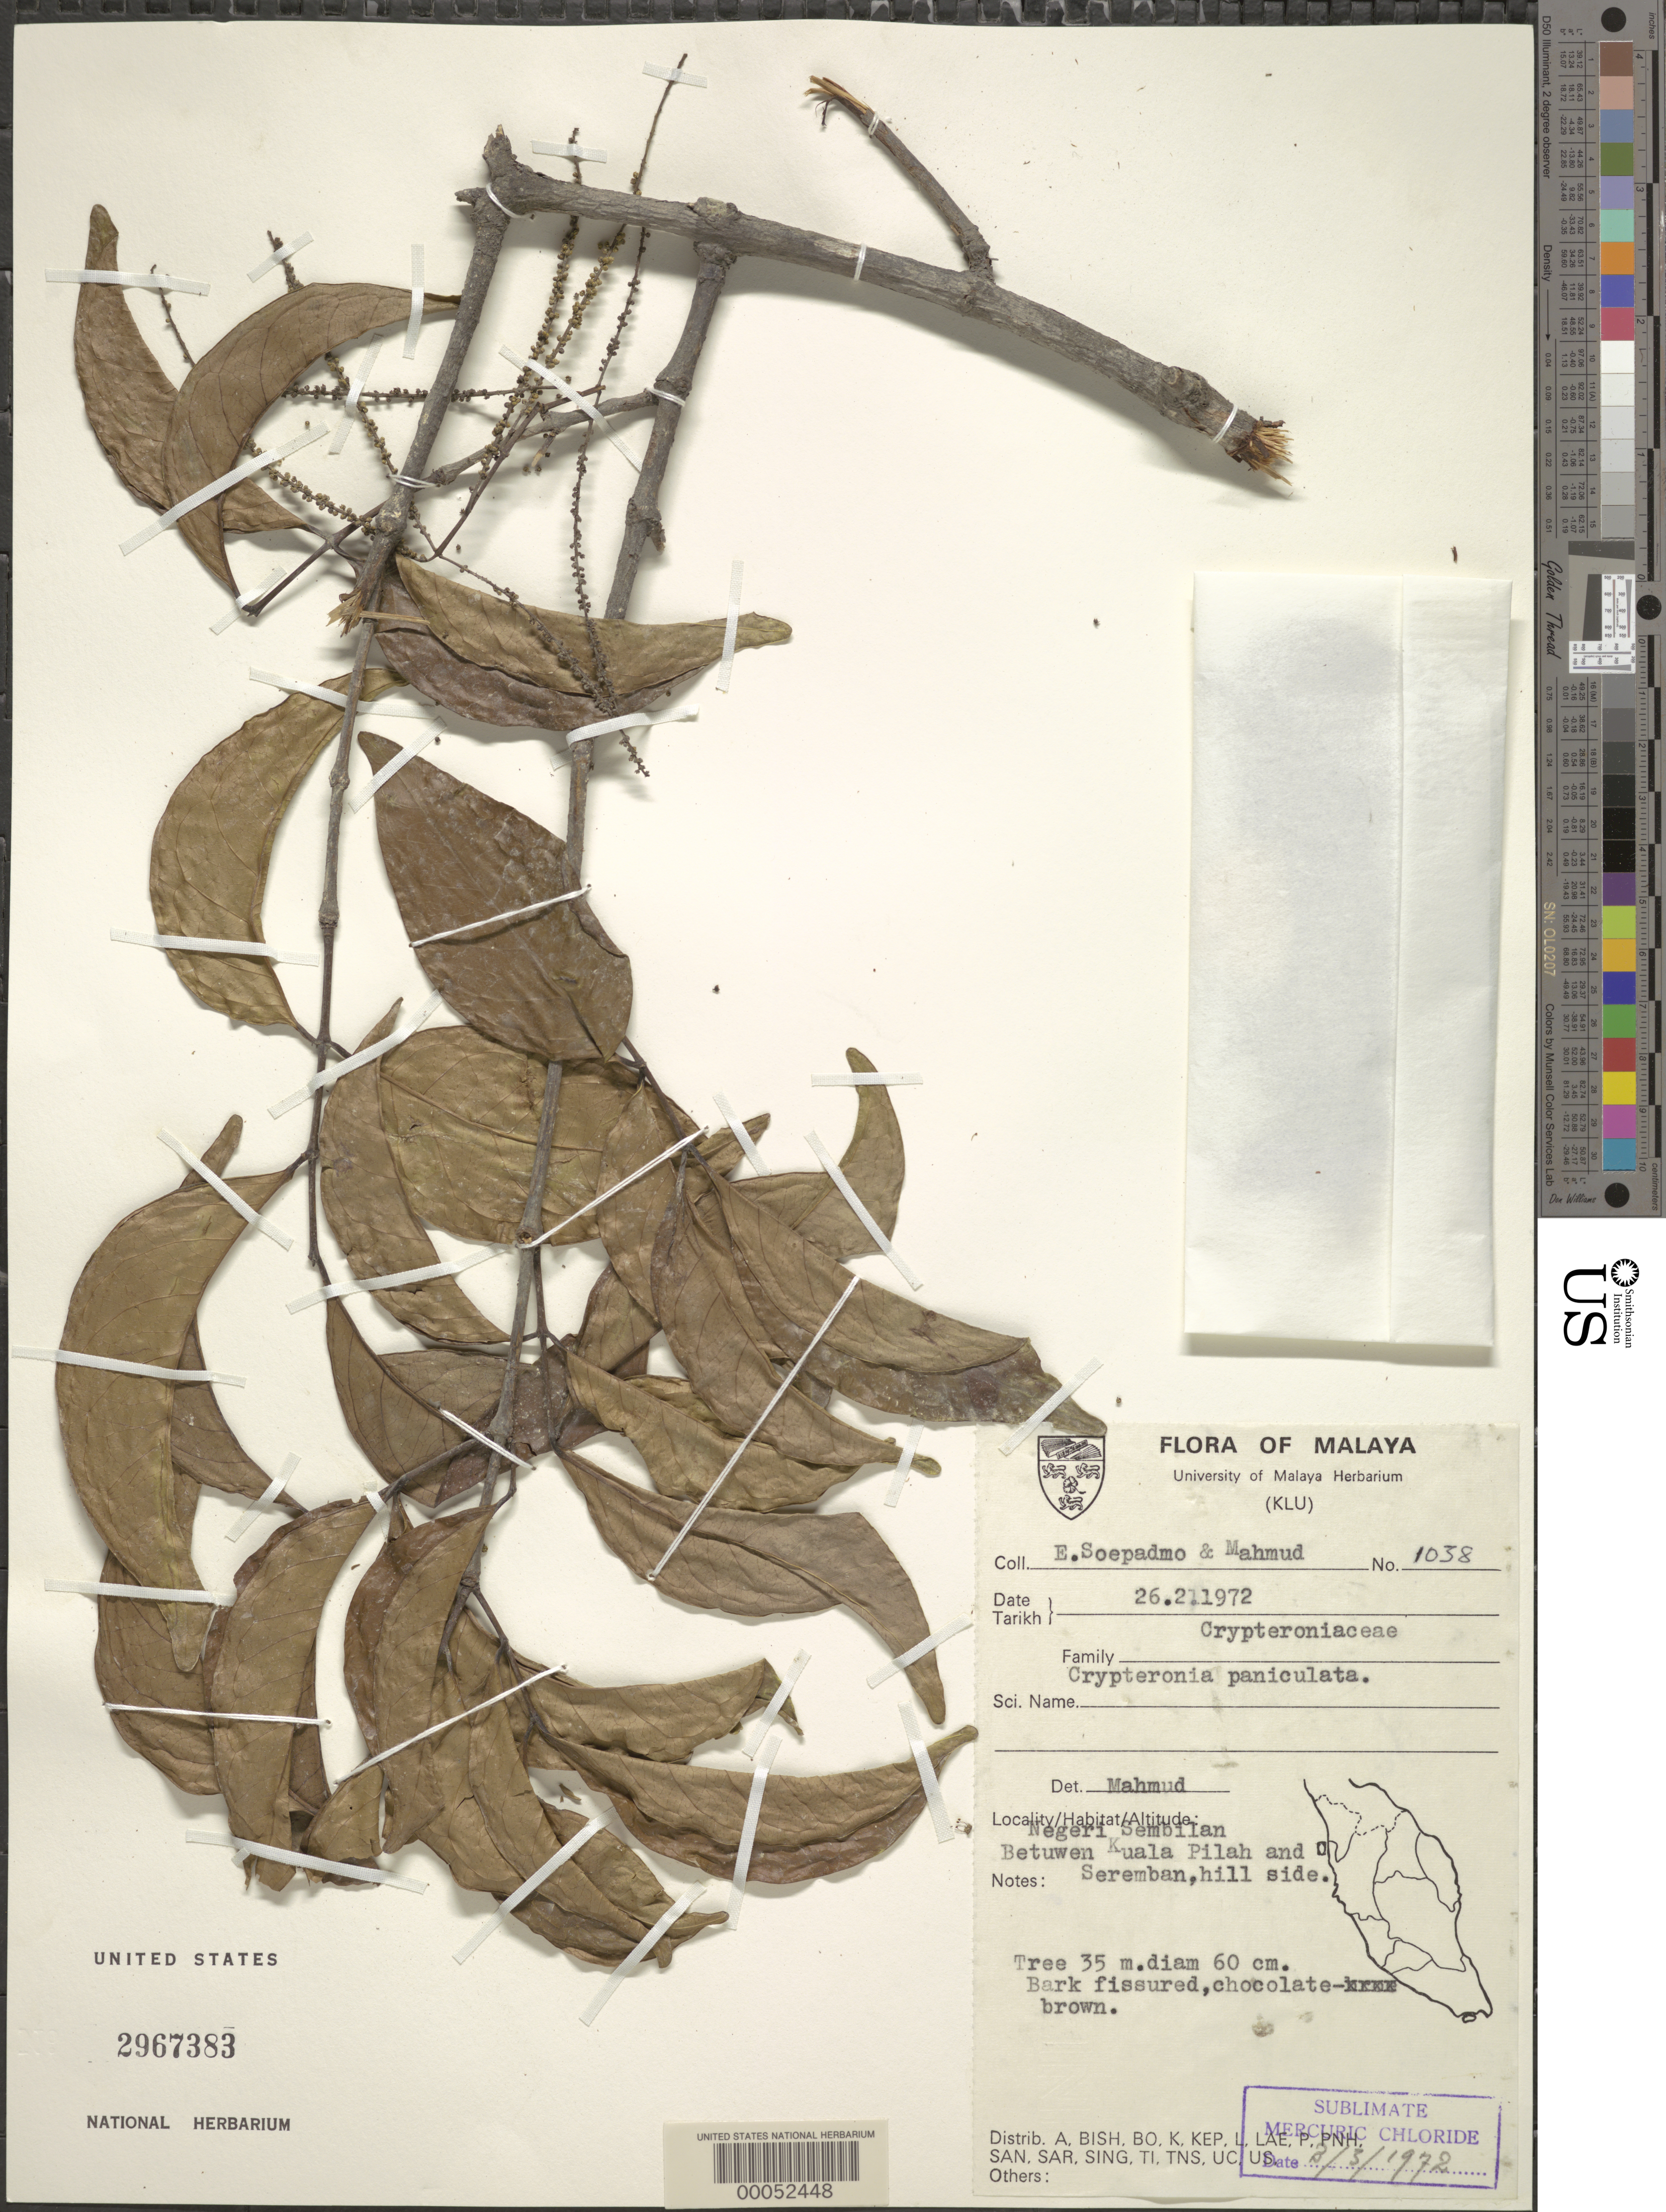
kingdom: Plantae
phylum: Tracheophyta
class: Magnoliopsida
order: Myrtales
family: Crypteroniaceae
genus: Crypteronia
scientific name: Crypteronia paniculata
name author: Blume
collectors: E. Soepadmo & B. Mahmud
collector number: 1038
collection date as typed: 26 Feb 1972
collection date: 1972-02-26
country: Malaysia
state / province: Negeri Sembilan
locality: Between kuala pilah and seremban, on hillside [Malay Peninsula]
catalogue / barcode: US 2967383